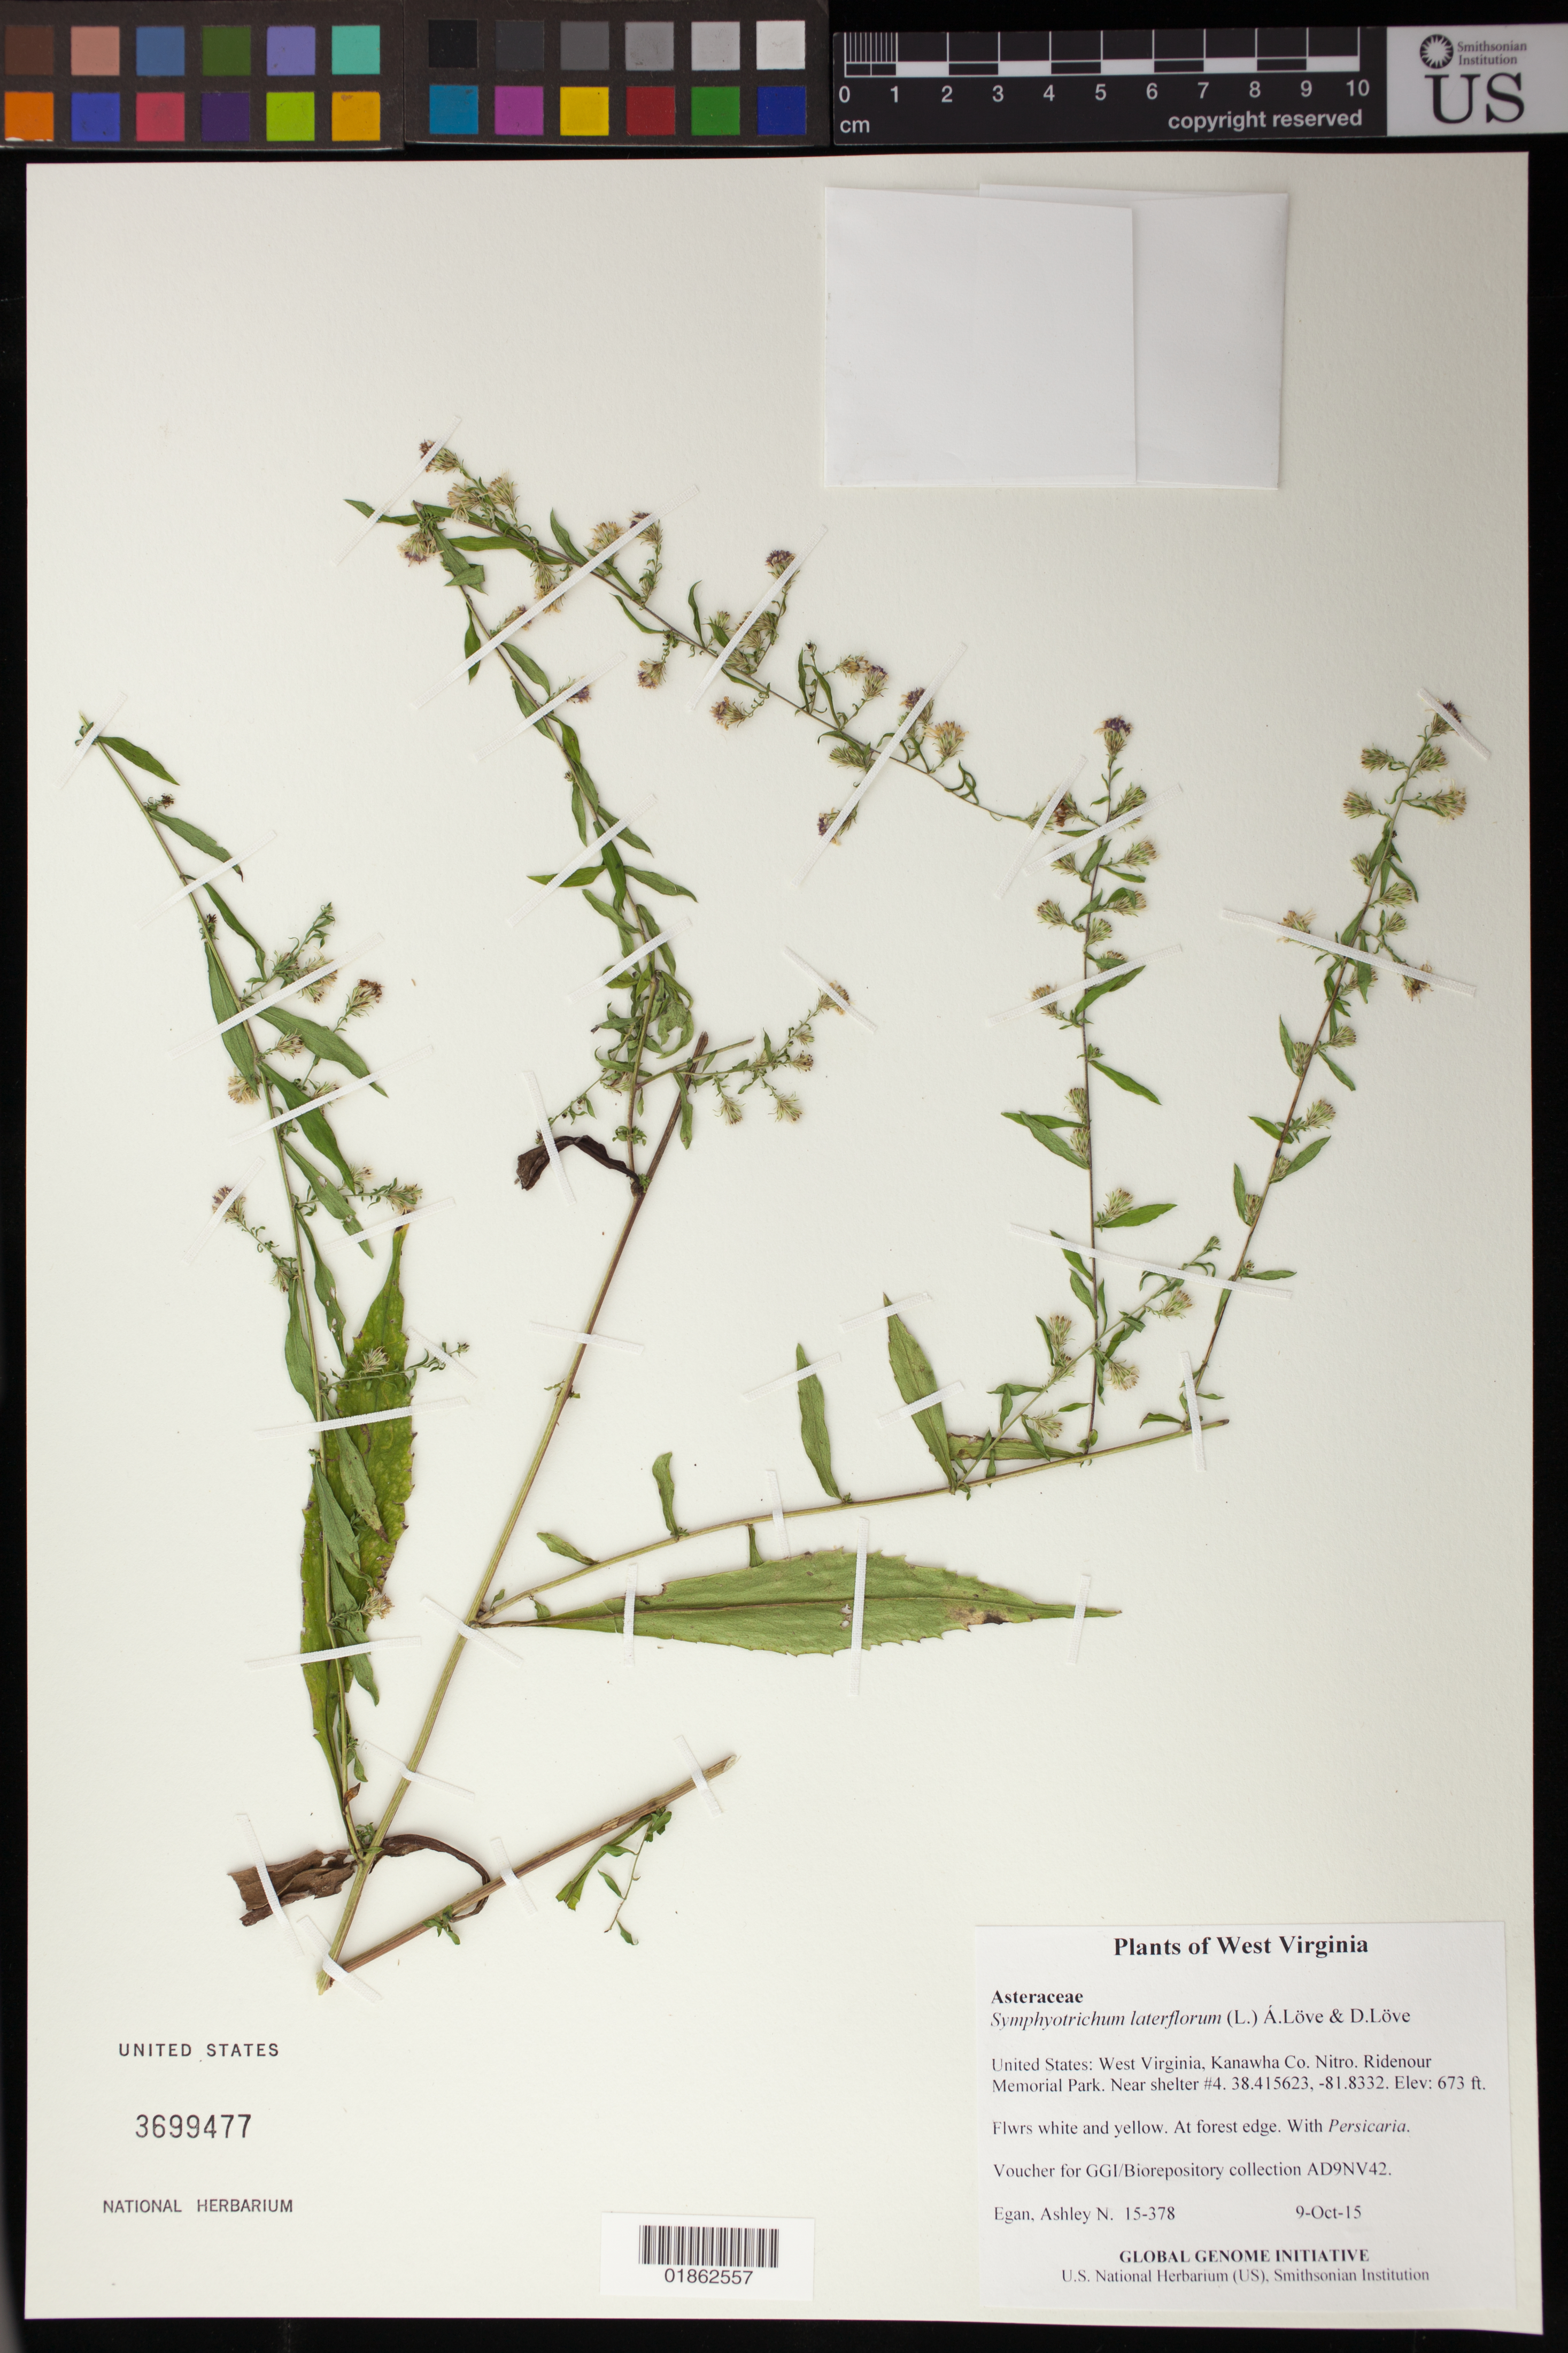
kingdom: Plantae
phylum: Tracheophyta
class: Magnoliopsida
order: Asterales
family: Asteraceae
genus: Symphyotrichum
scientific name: Symphyotrichum lateriflorum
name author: (L.) Á. Löve & D. Löve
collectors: A. N. Egan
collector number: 15-378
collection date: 2015-10-09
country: United States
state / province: West Virginia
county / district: Kanawha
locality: Nitro. Ridenour Memorial Park. Near shelter #4.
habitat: At forest edge.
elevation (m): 205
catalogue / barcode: US 3699477